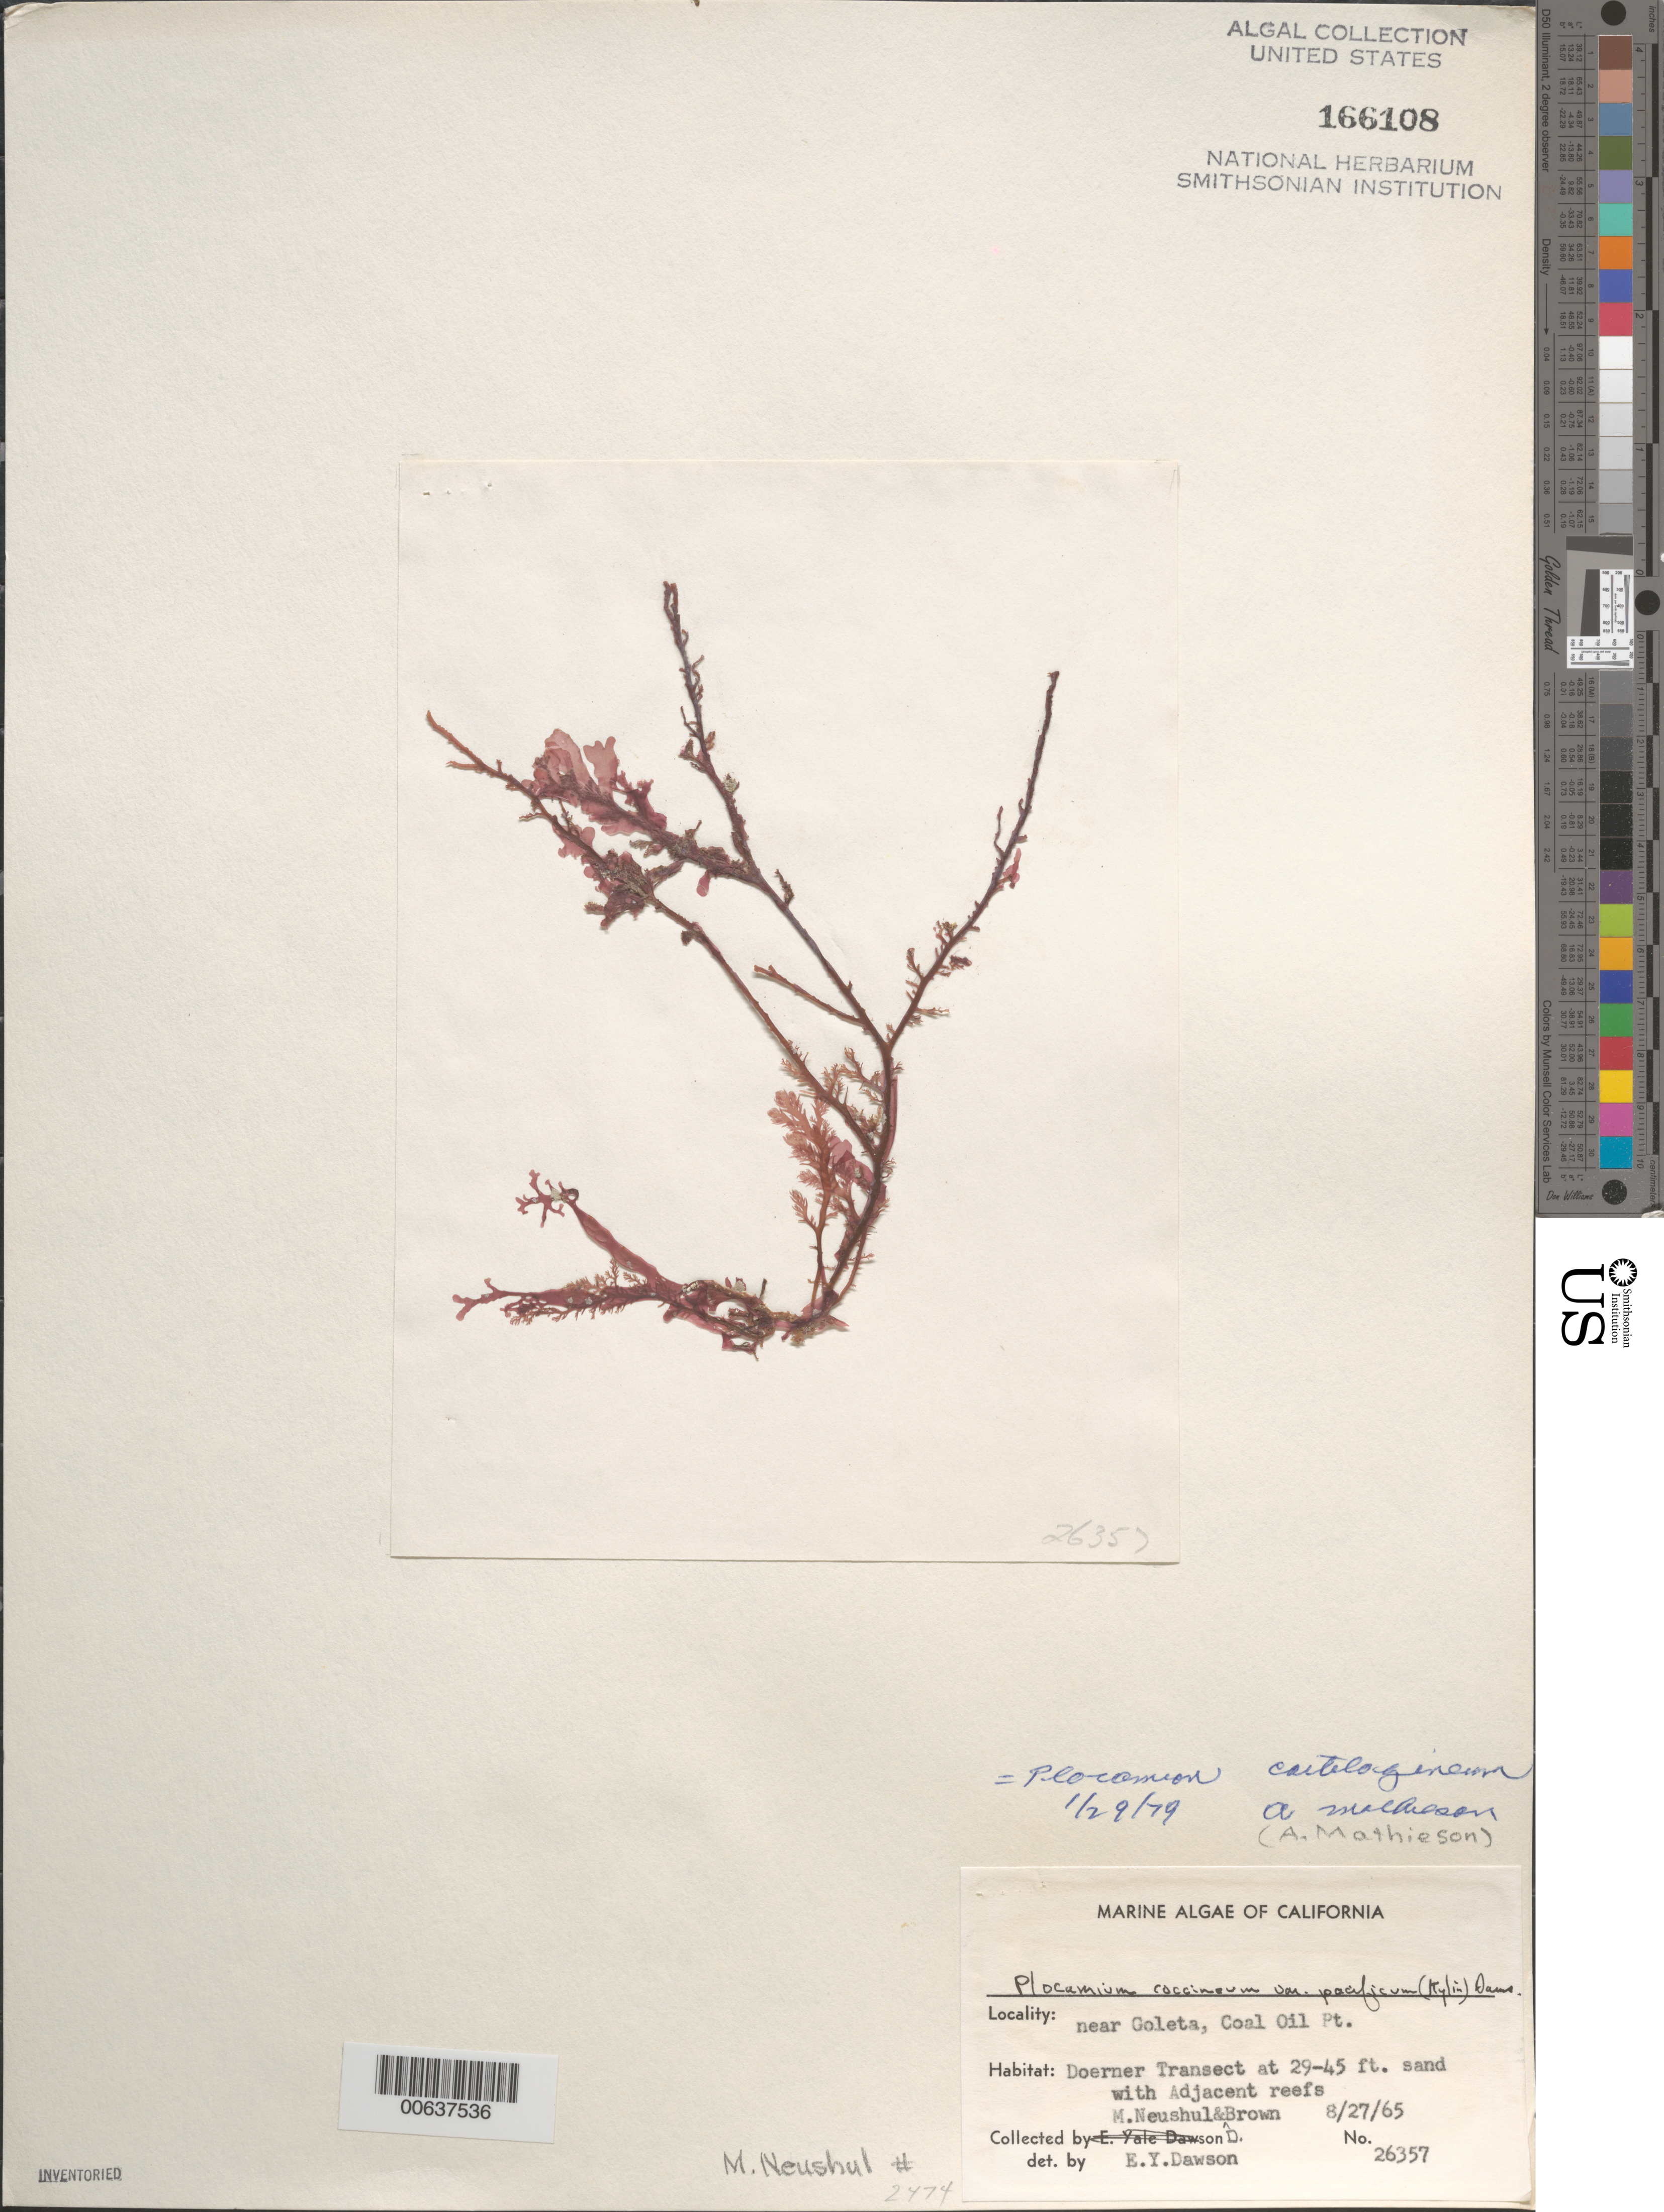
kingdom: Plantae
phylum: Rhodophyta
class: Florideophyceae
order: Plocamiales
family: Plocamiaceae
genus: Plocamium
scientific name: Plocamium cartilagineum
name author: (L.) P.S. Dixon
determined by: Mathieson, A. C.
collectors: M. Neushul & D. Brown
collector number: Neushul 2474 & EYD 26357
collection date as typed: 27 Aug 1965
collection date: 1965-08-27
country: United States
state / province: California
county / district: Santa Barbara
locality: Coal Oil Point, near Goleta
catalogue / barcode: US 166108